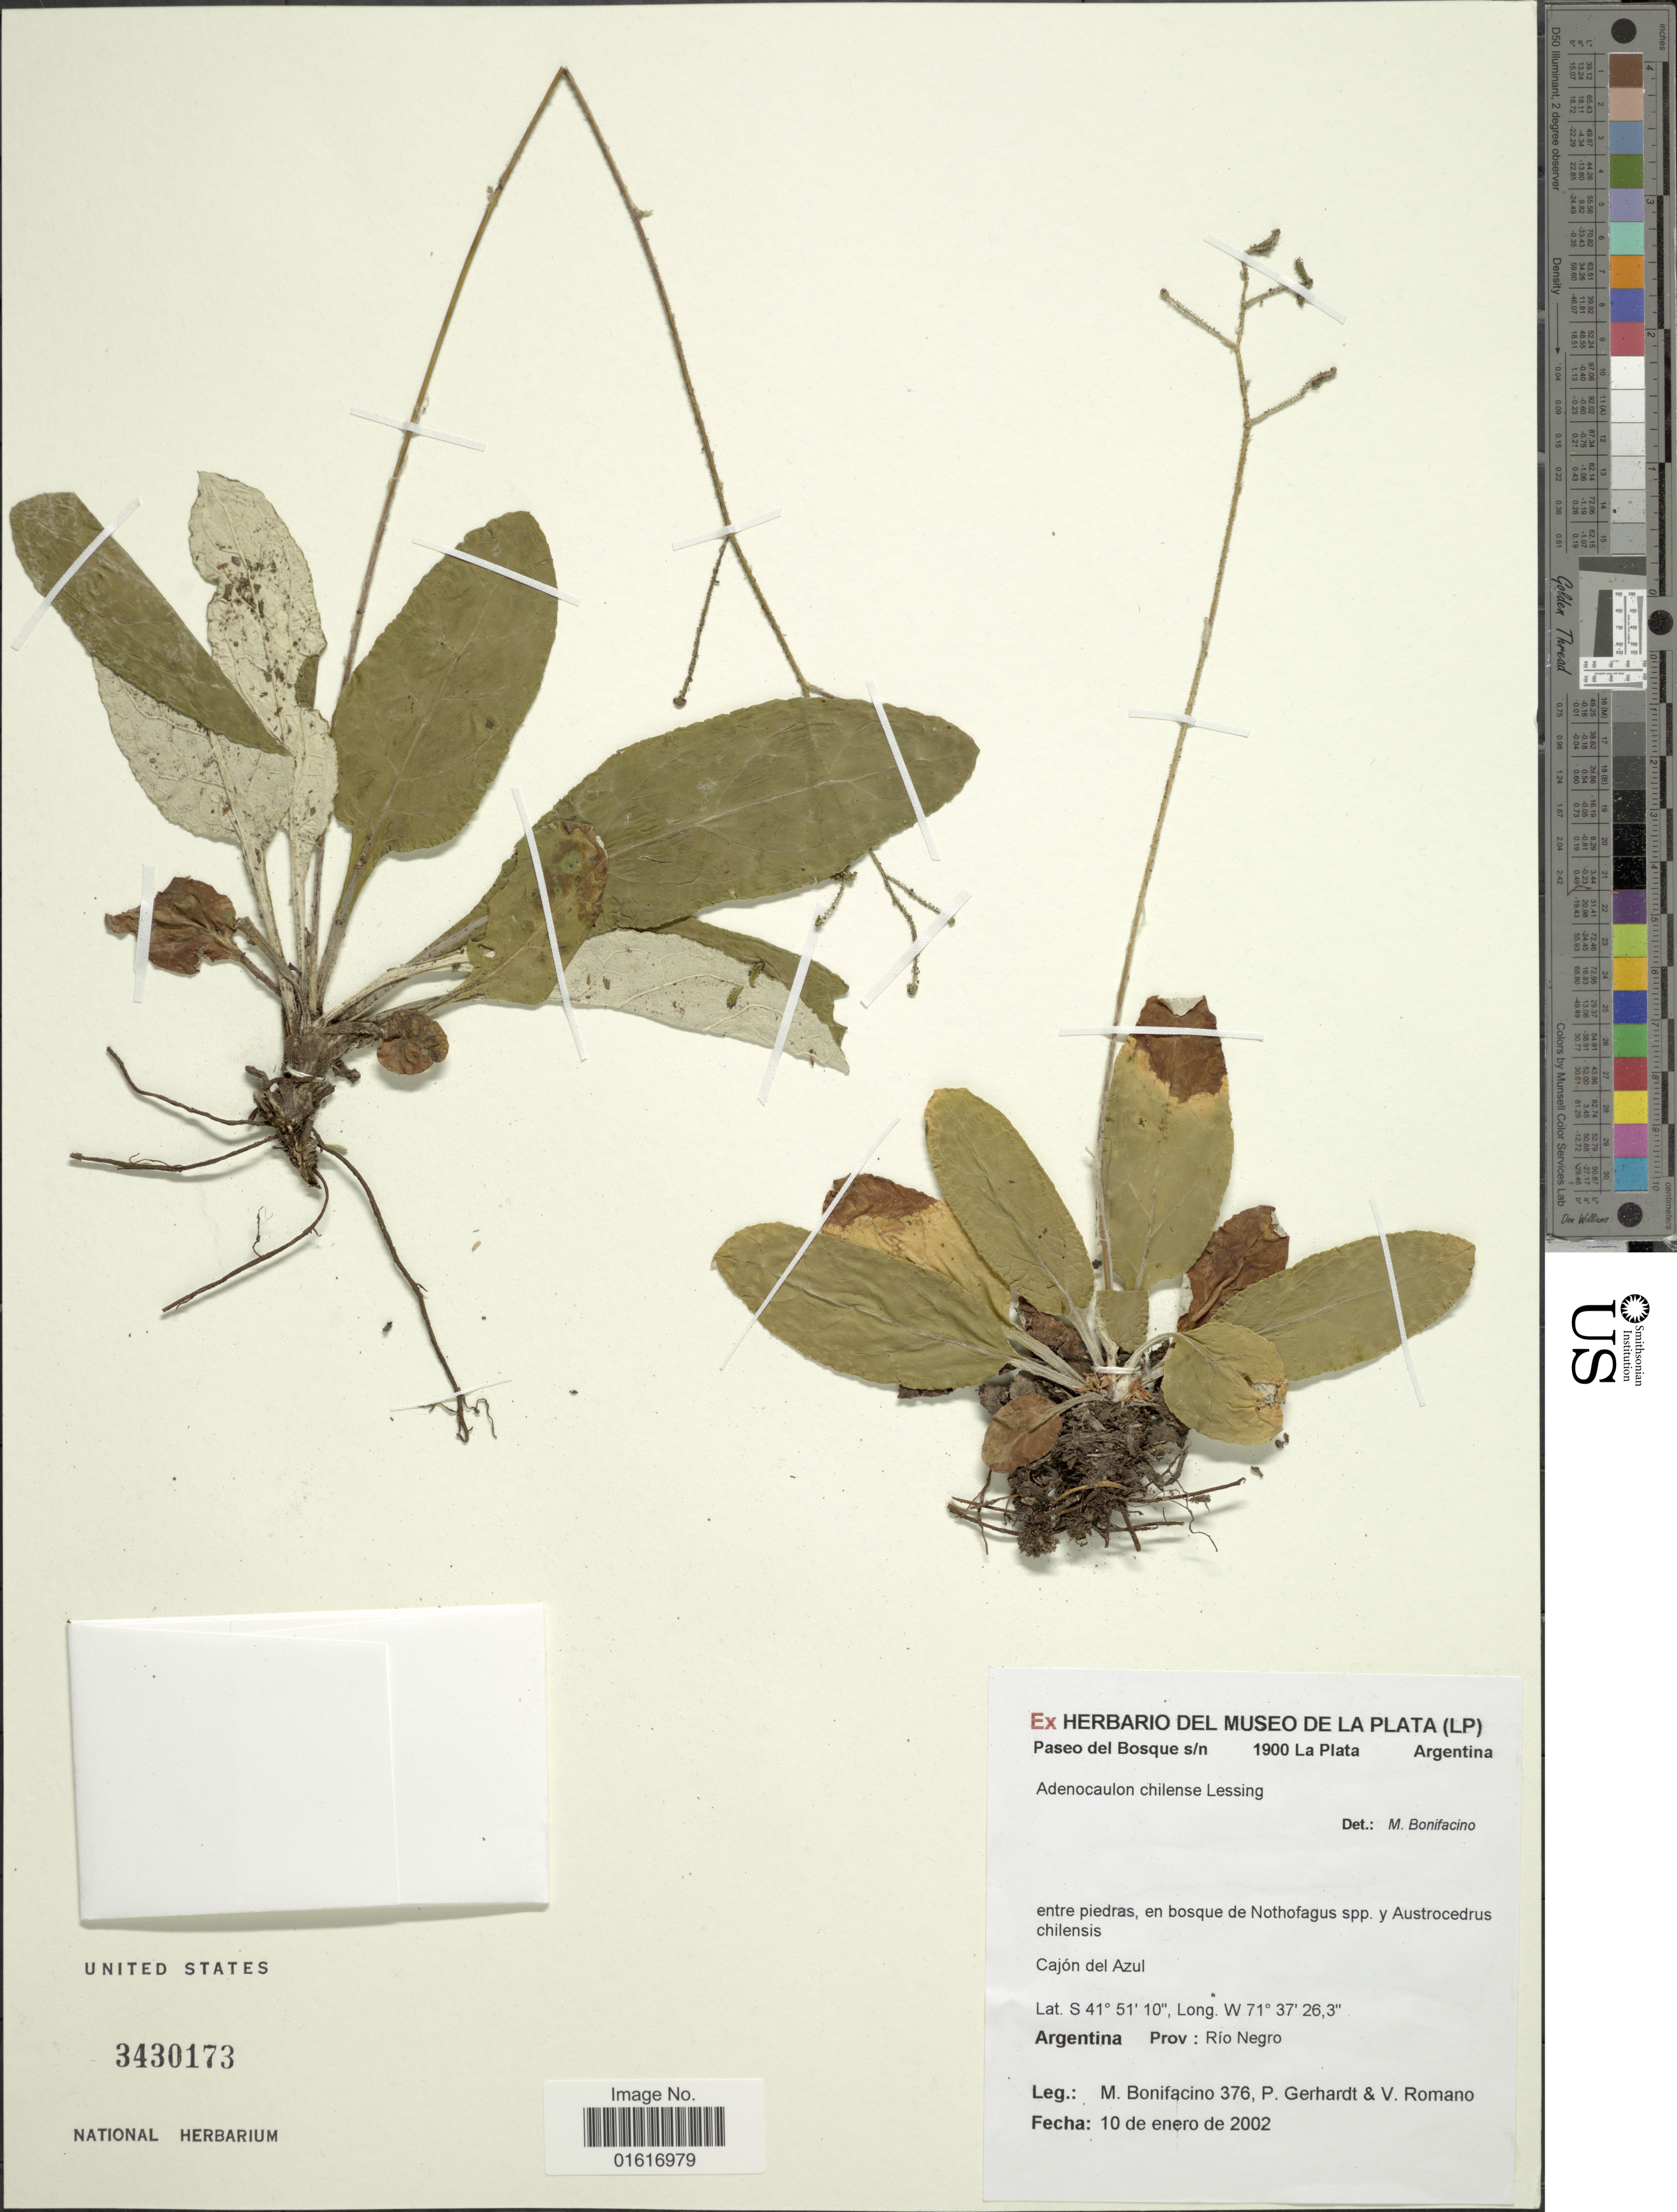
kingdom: Plantae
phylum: Tracheophyta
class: Magnoliopsida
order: Asterales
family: Asteraceae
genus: Adenocaulon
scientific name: Adenocaulon chilense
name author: Less.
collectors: M. Bonifacino, P. Gerhardt & V. Romano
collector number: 0376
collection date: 2002-01-10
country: Argentina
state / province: Rio Negro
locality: Entre piedras, en bosque de Nothofagus spp. y Austrocedrus chilensis, Cajon del Azul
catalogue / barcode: US 3430173